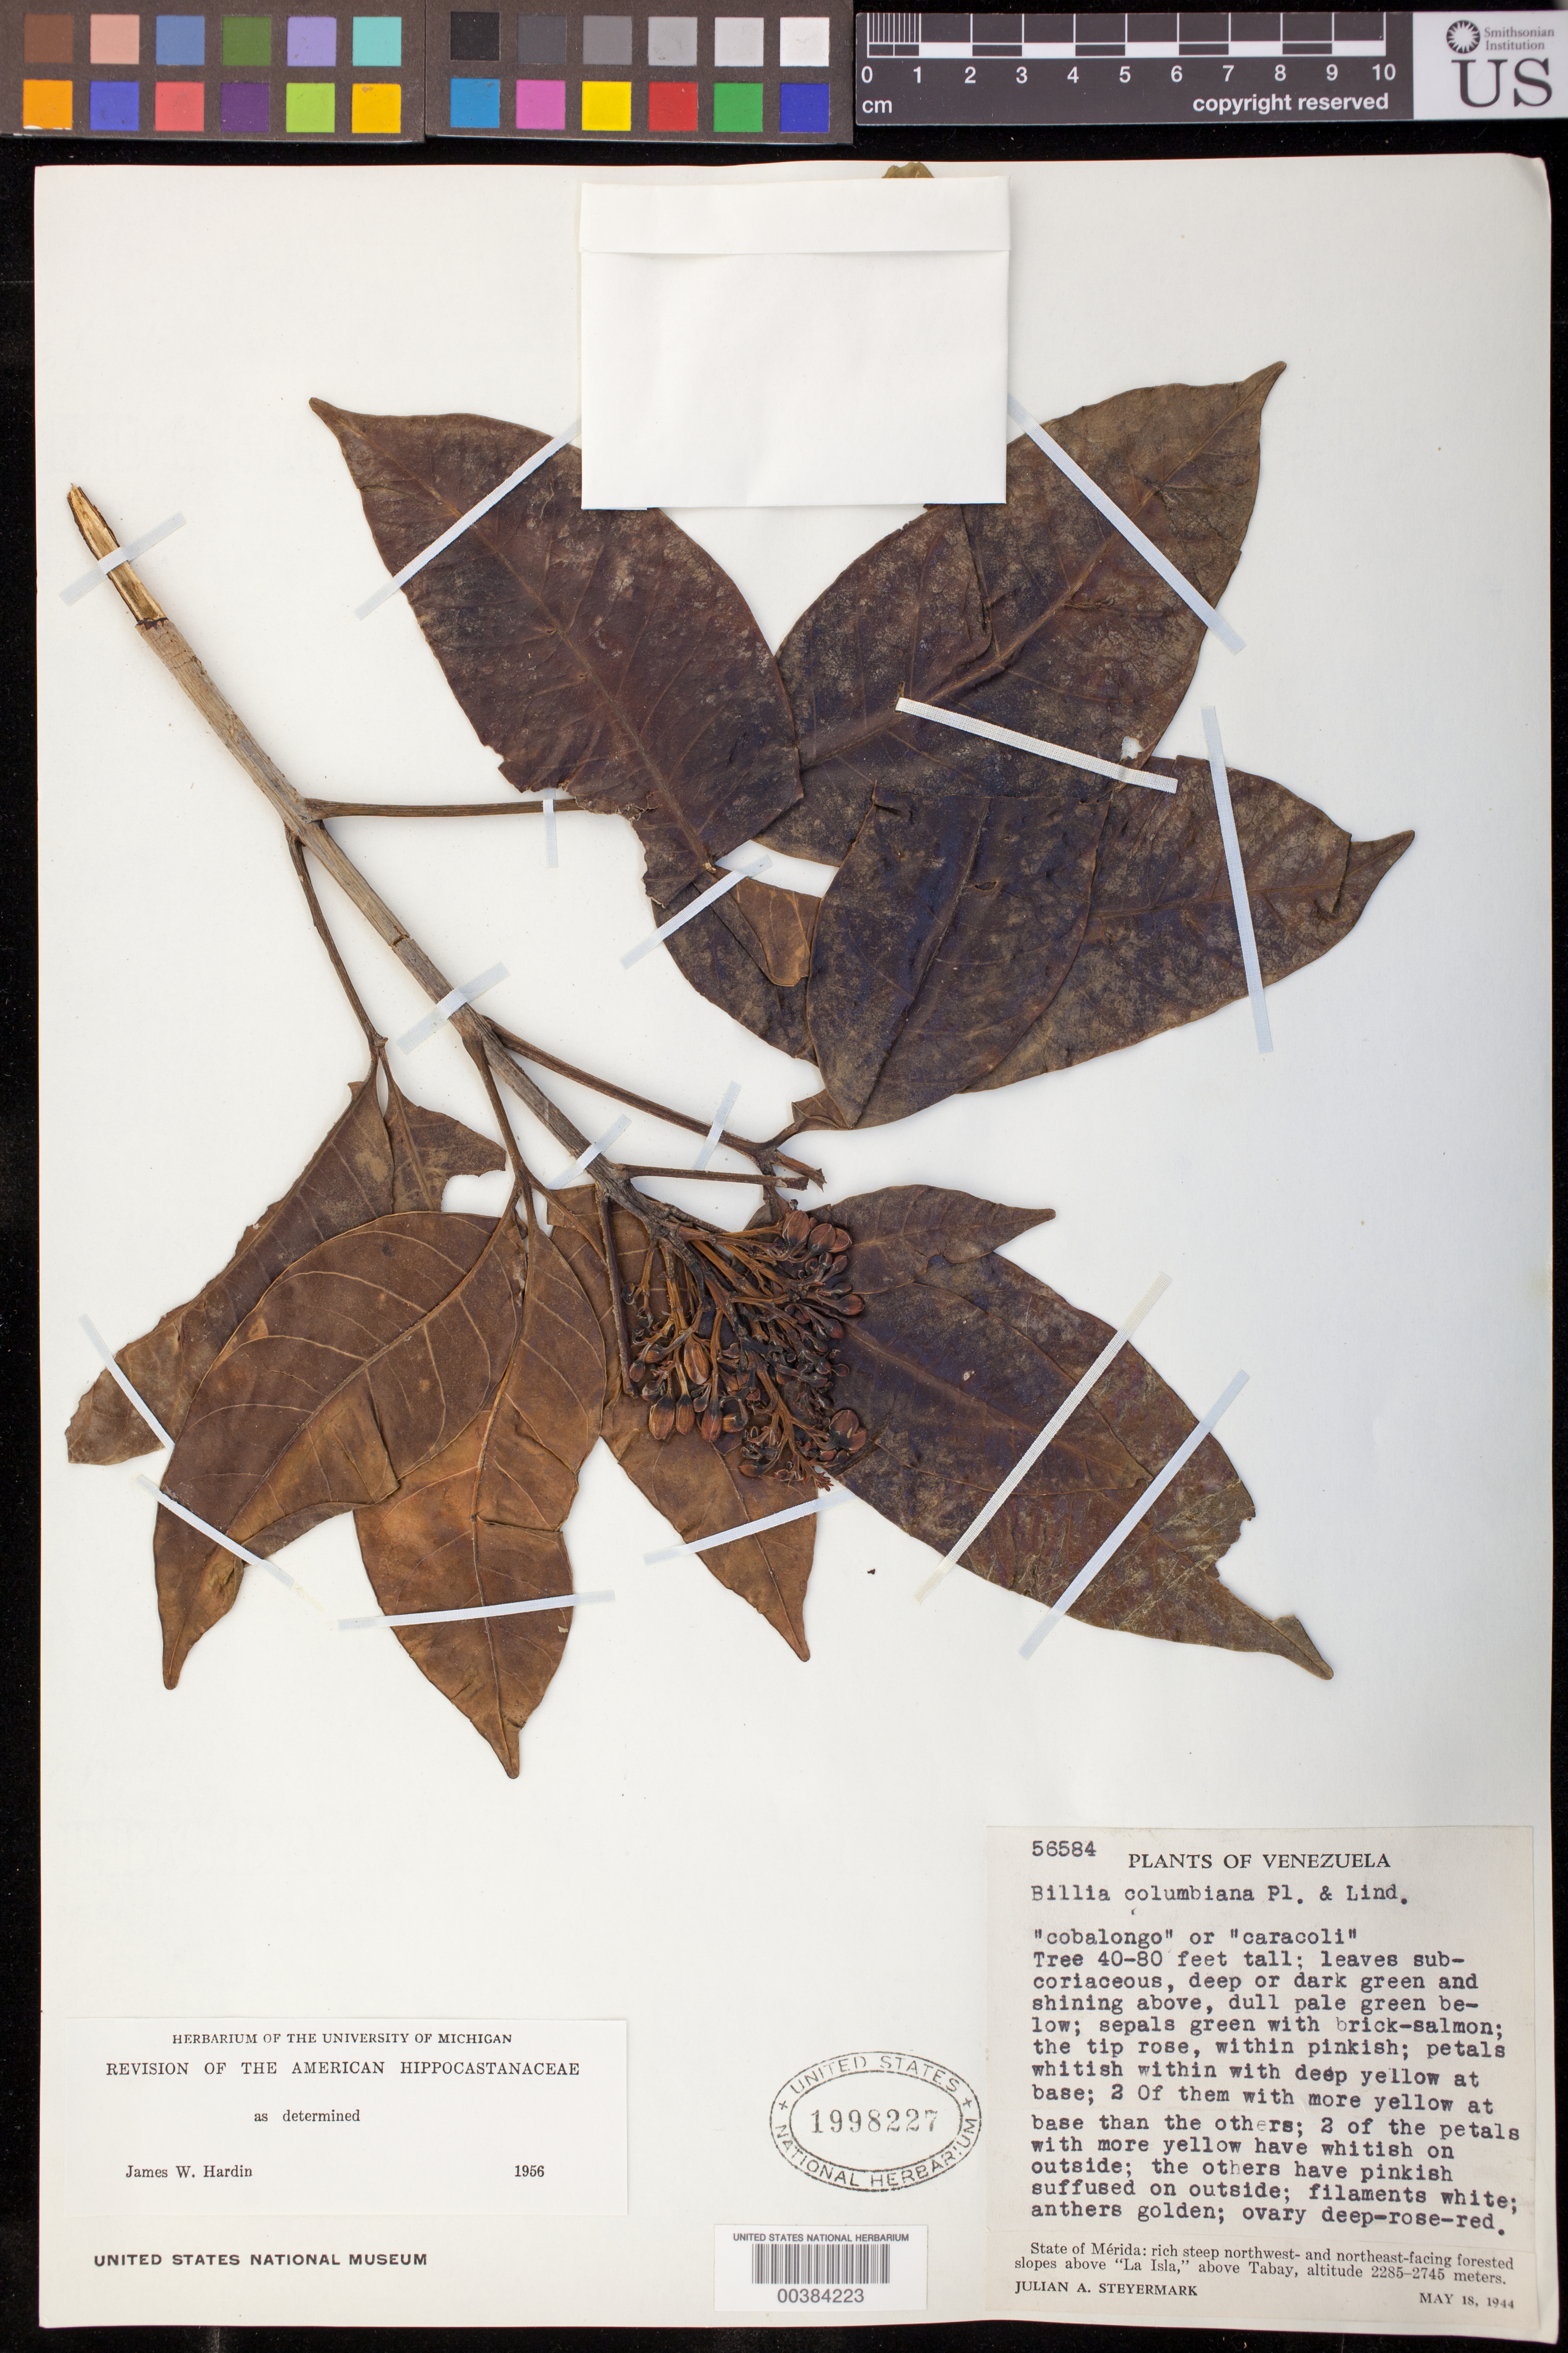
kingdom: Plantae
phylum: Tracheophyta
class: Magnoliopsida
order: Sapindales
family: Sapindaceae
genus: Billia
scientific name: Billia rosea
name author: (Planch. & Linden) C. Ulloa & P.M. Jørg.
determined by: Acevedo-Rodríguez, P., (BOT), Smithsonian Institution - National Museum of Natural History (UNITED STATES)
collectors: J. Steyermark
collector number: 56584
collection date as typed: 18 May 1944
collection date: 1944-05-18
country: Venezuela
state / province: Mérida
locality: Above "La Isla," above Tabay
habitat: rich steep northwest- and northeast-facing forested slopes.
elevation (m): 2285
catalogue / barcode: US 1998227